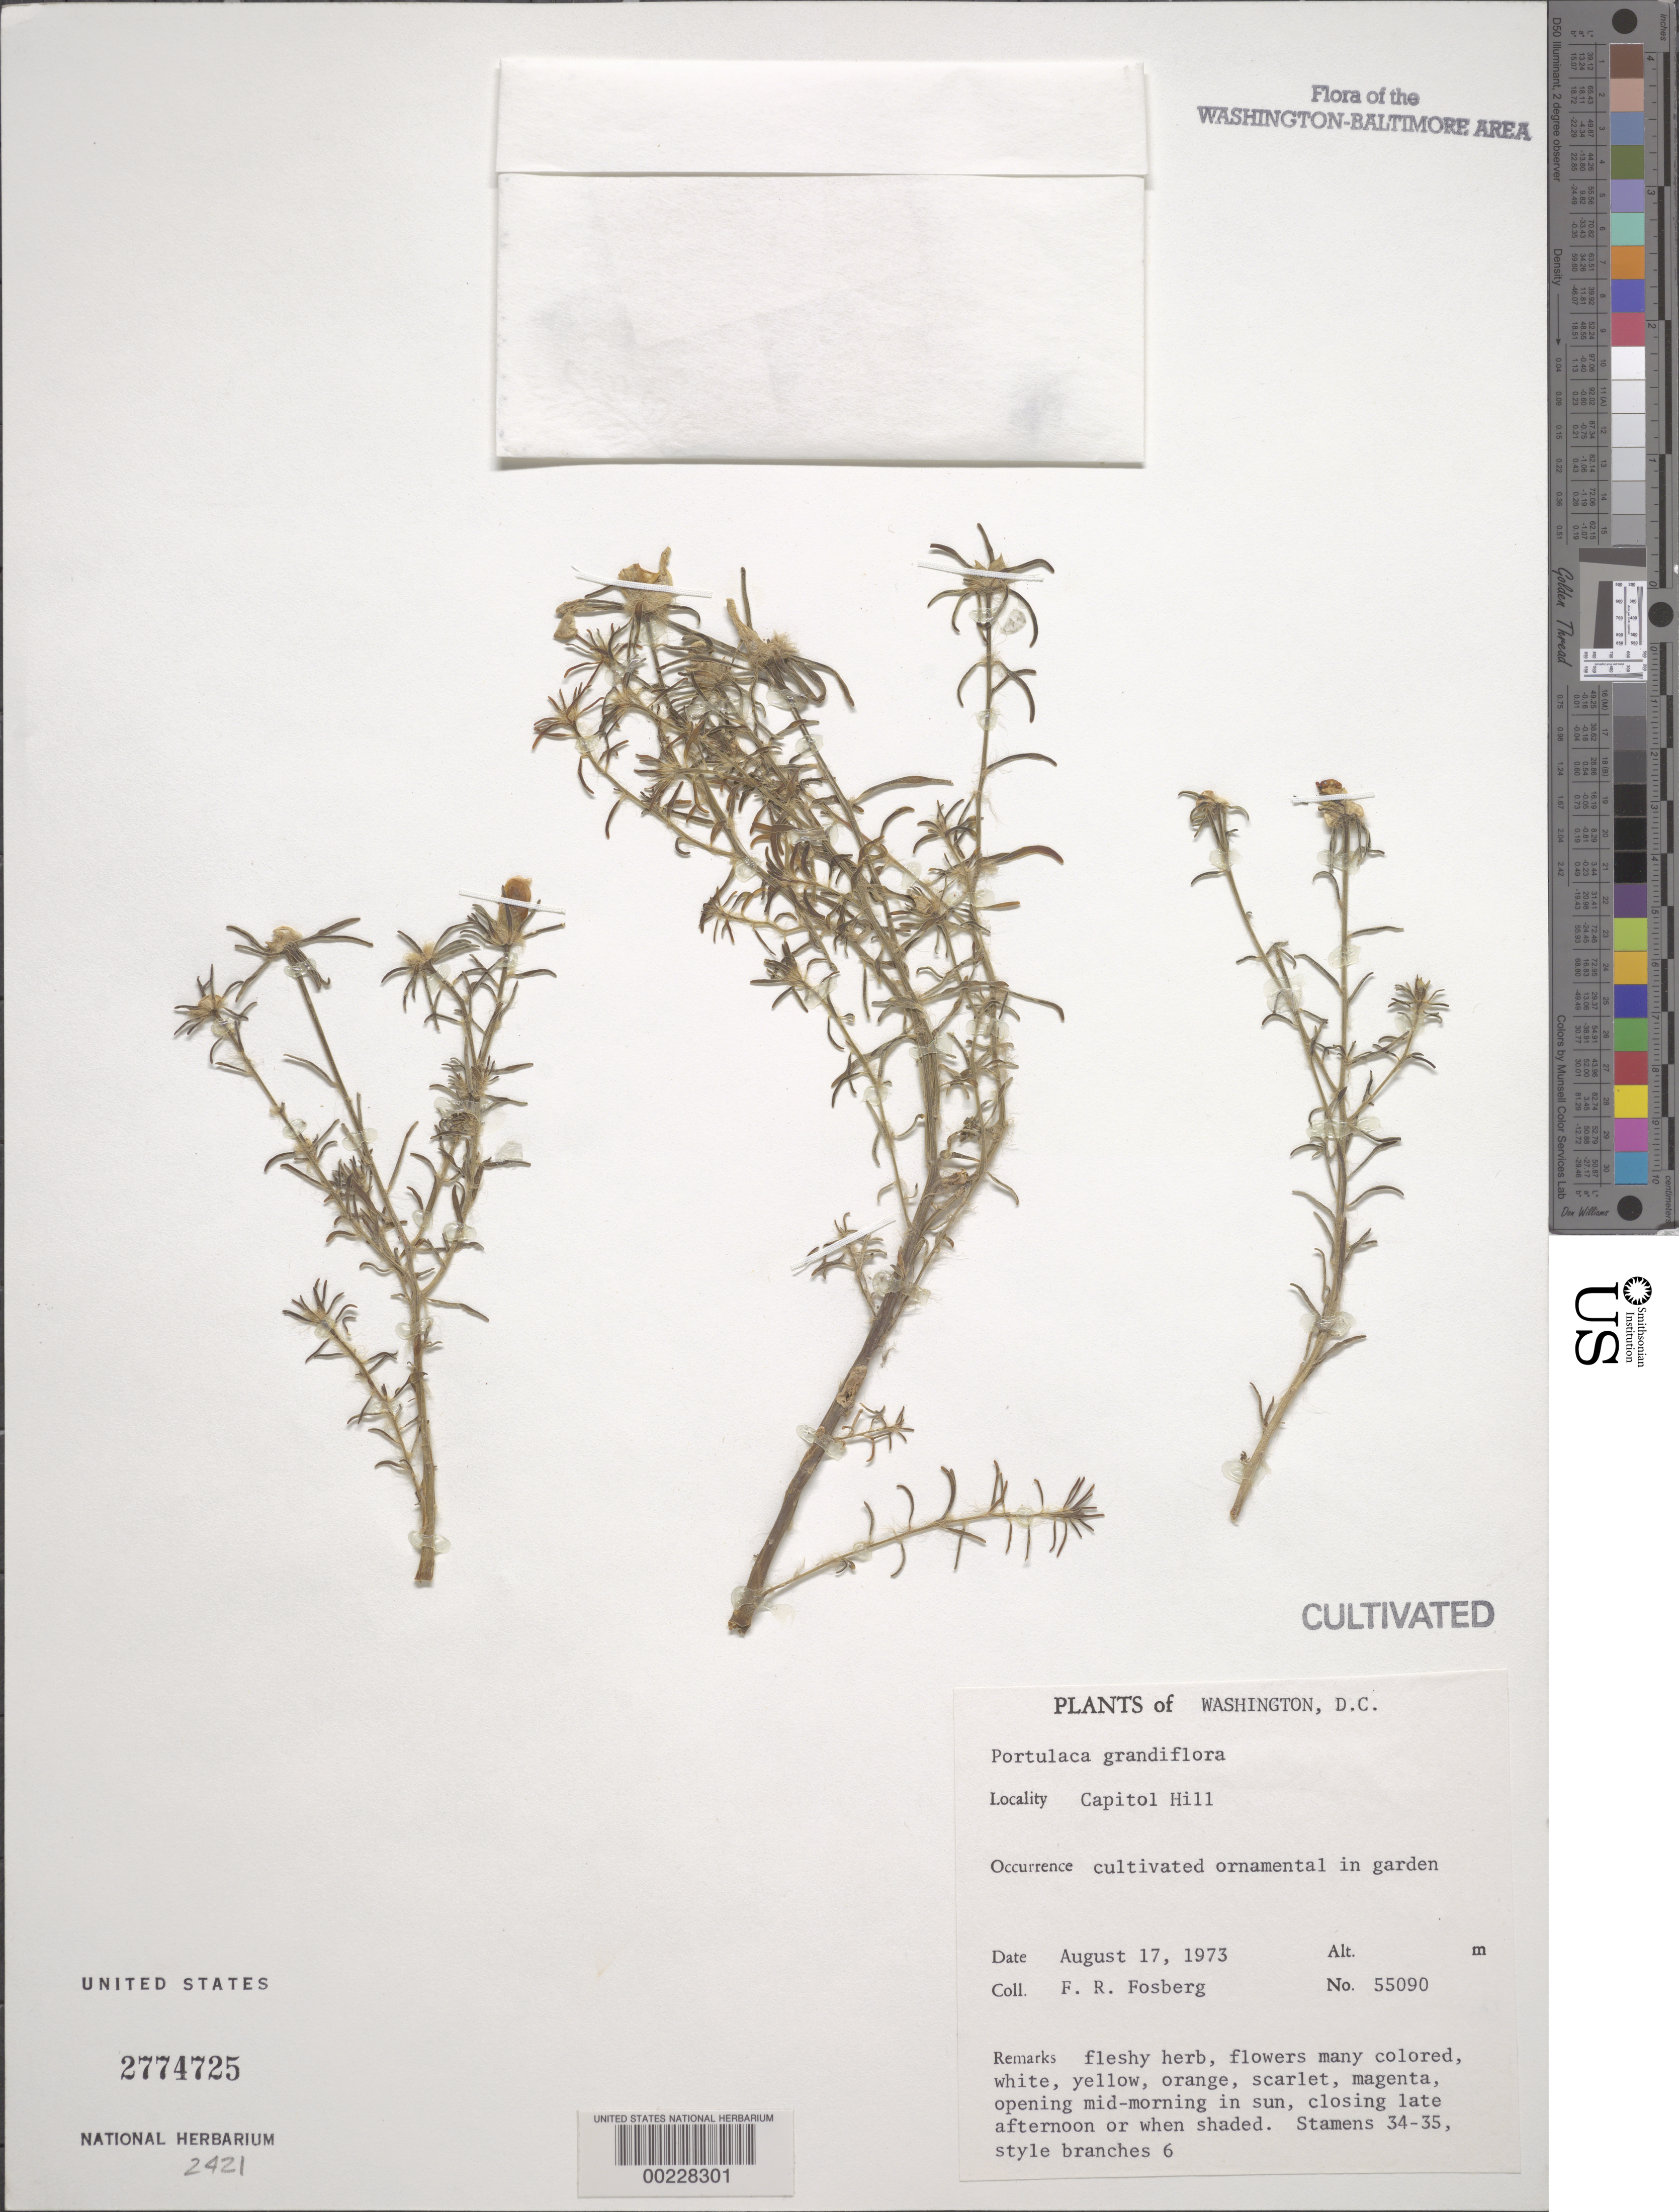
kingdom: Plantae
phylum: Tracheophyta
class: Magnoliopsida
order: Caryophyllales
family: Montiaceae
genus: Claytonia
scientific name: Claytonia caroliniana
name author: Michx.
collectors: F. R. Fosberg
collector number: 55090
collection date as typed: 17 Aug 1973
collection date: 1973-08-17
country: United States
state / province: District of Columbia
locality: Capital Hill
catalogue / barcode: US 2774725